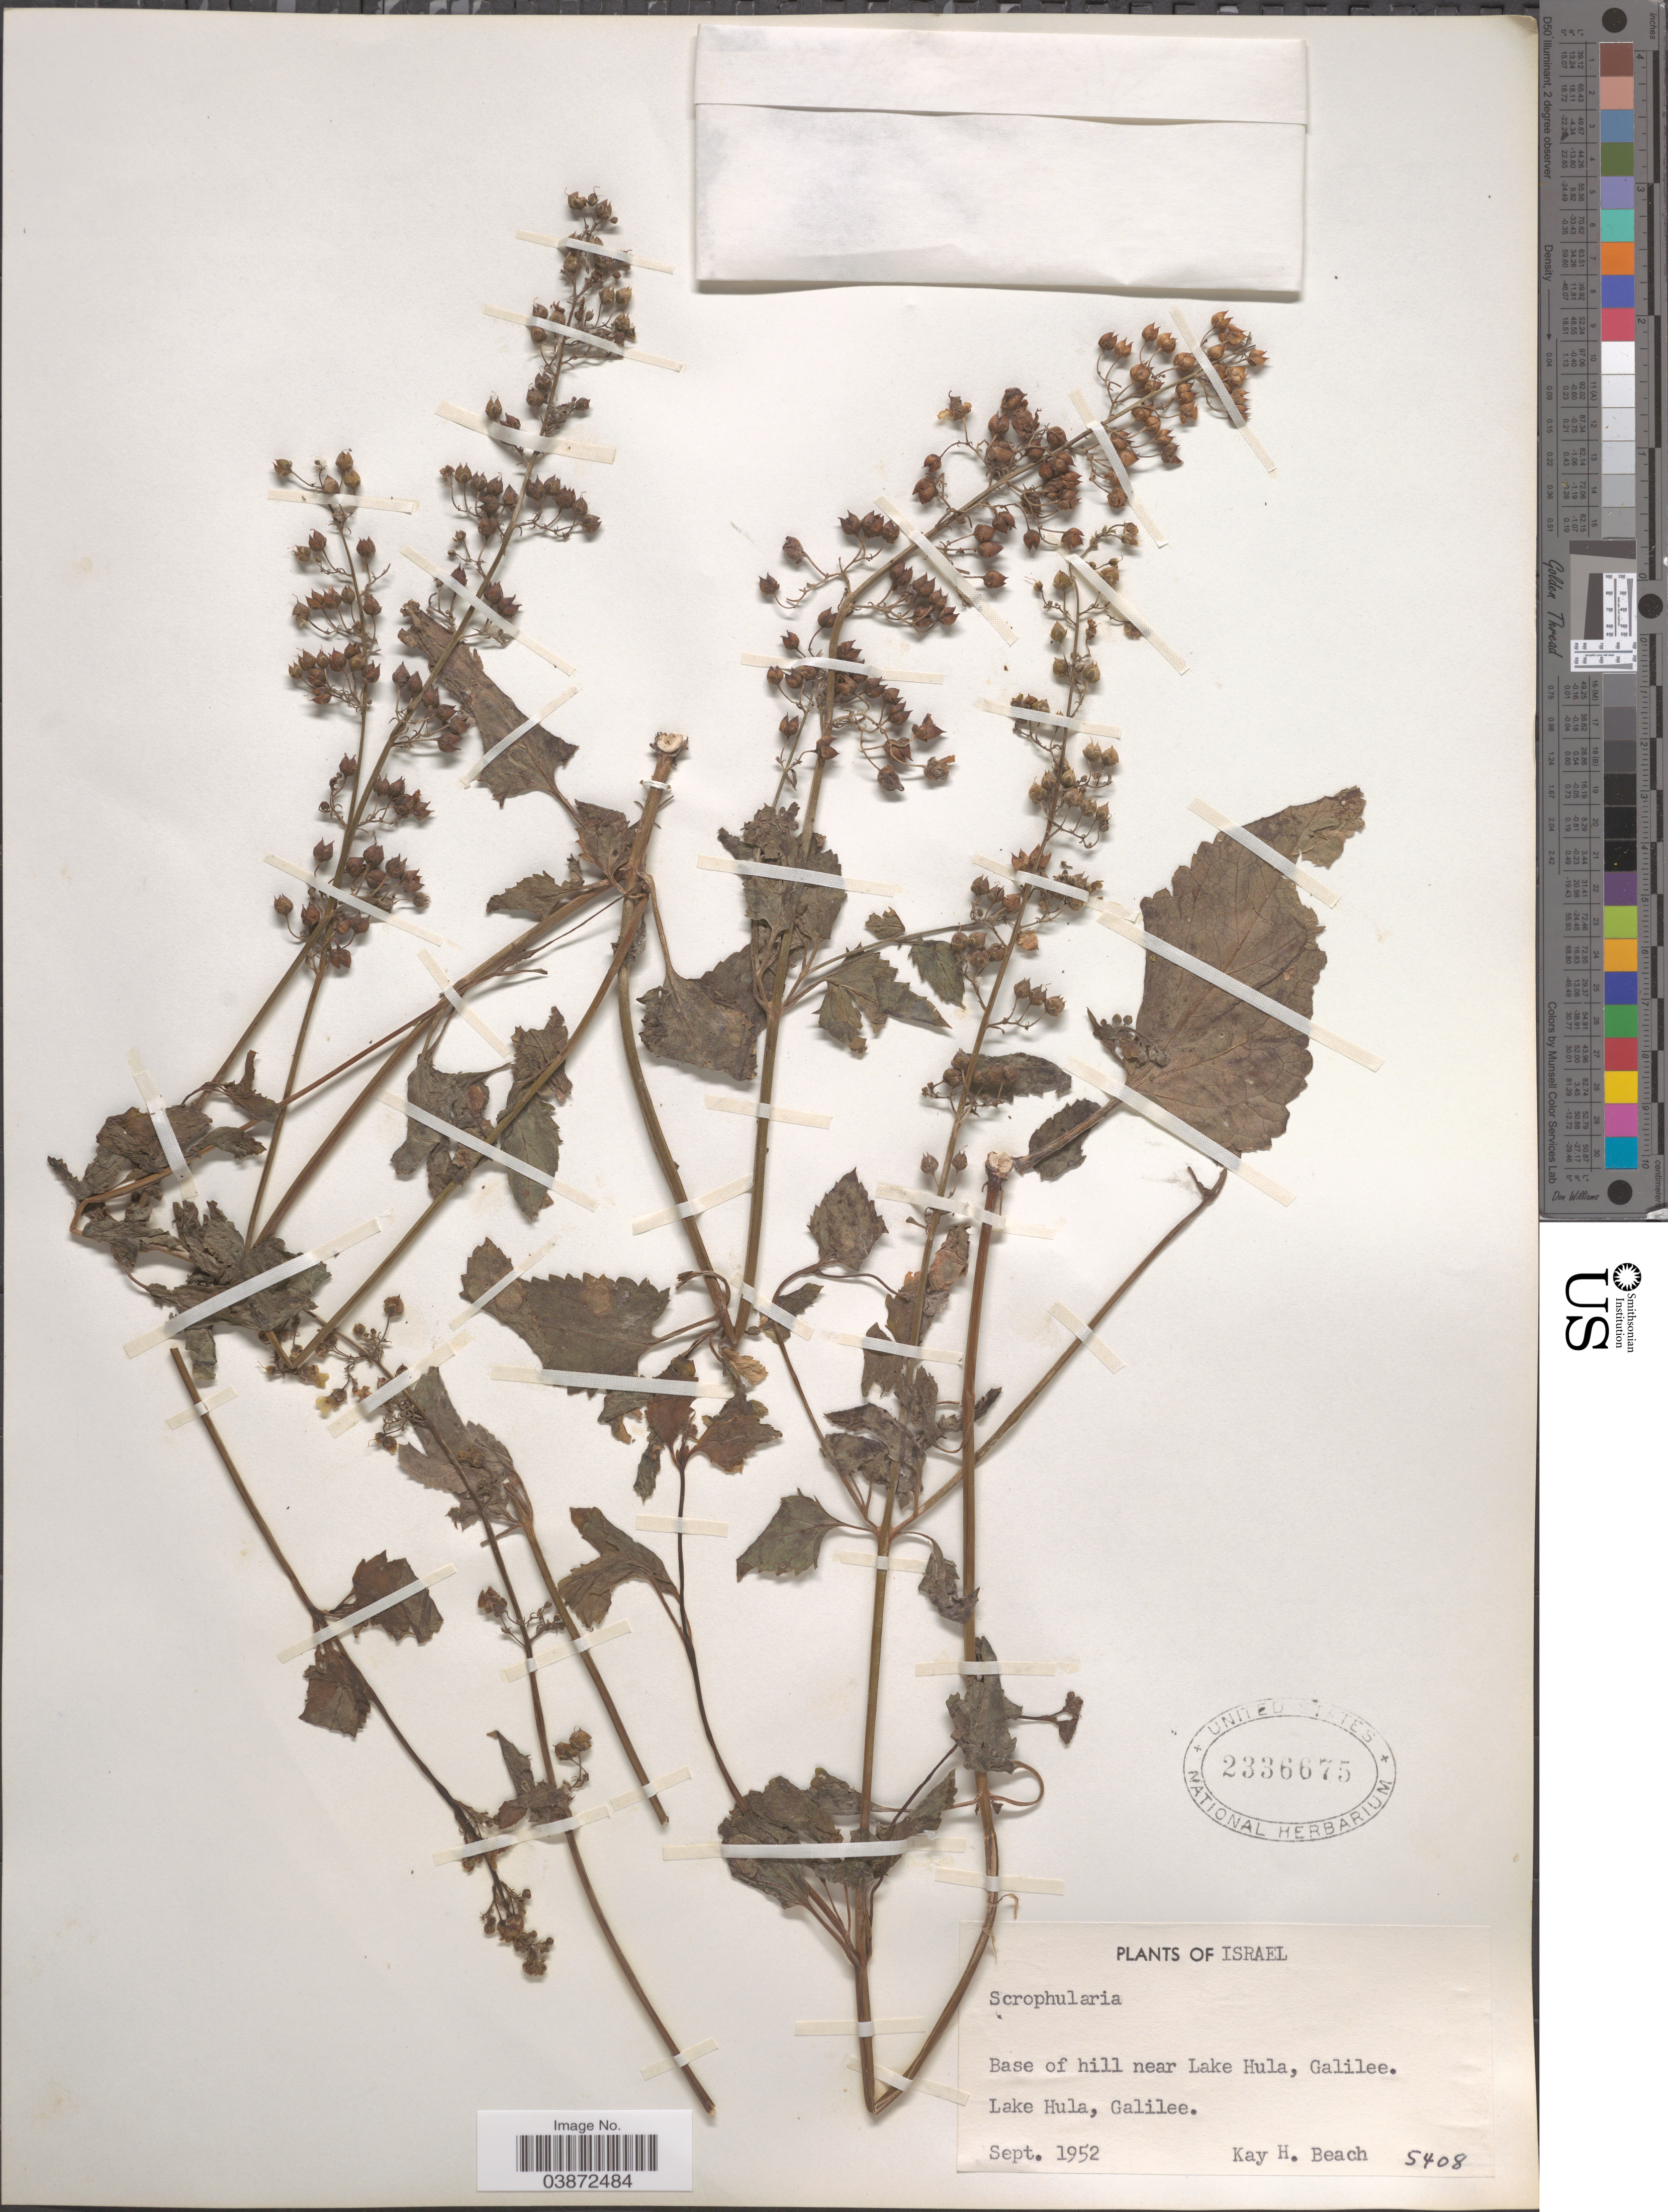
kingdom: Plantae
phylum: Tracheophyta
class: Magnoliopsida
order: Lamiales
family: Scrophulariaceae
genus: Scrophularia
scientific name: Scrophularia sp.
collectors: K. H. Beach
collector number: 5408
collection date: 1952-09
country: Israel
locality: Base of hill near Lake Hula, Galilee, Lake Hula, Galilee.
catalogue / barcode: US 2336675